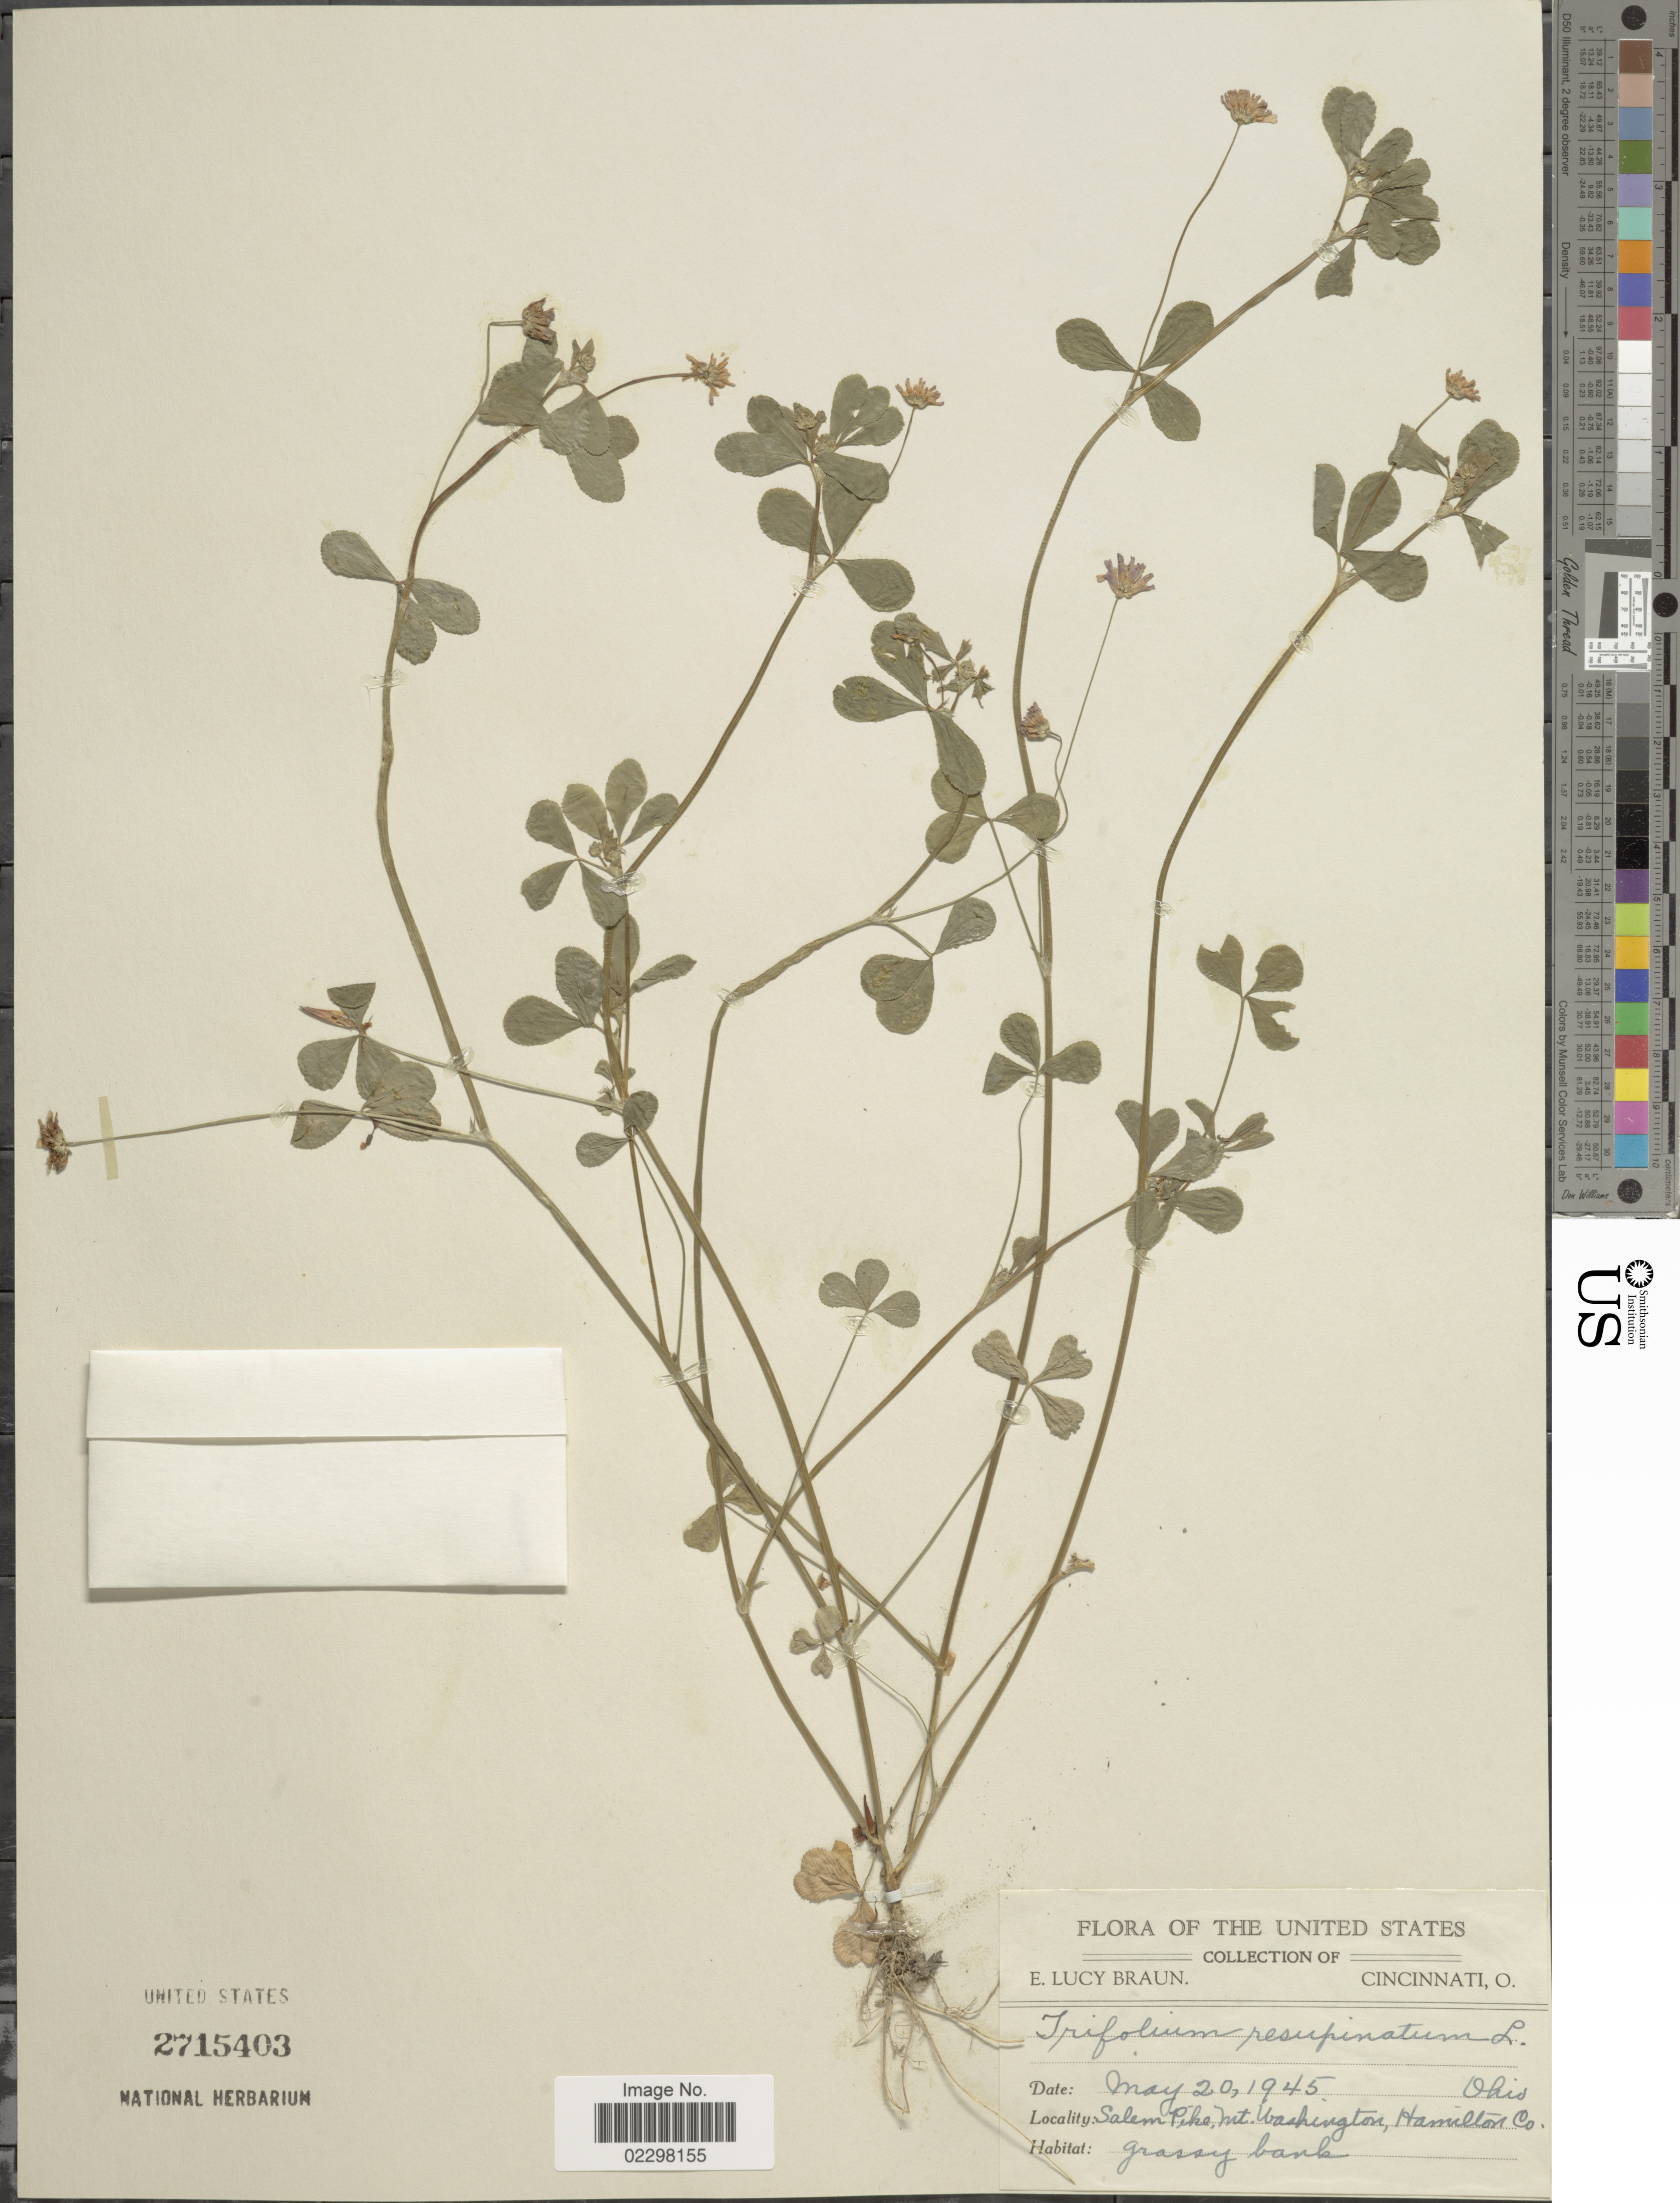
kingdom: Plantae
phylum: Tracheophyta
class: Magnoliopsida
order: Fabales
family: Fabaceae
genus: Trifolium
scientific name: Trifolium resupinatum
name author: L.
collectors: E. L. Braun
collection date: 1945-05-20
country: United States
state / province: Ohio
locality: Salem Pike, Mt. Washington, Hamilton Co.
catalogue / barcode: US 2715403